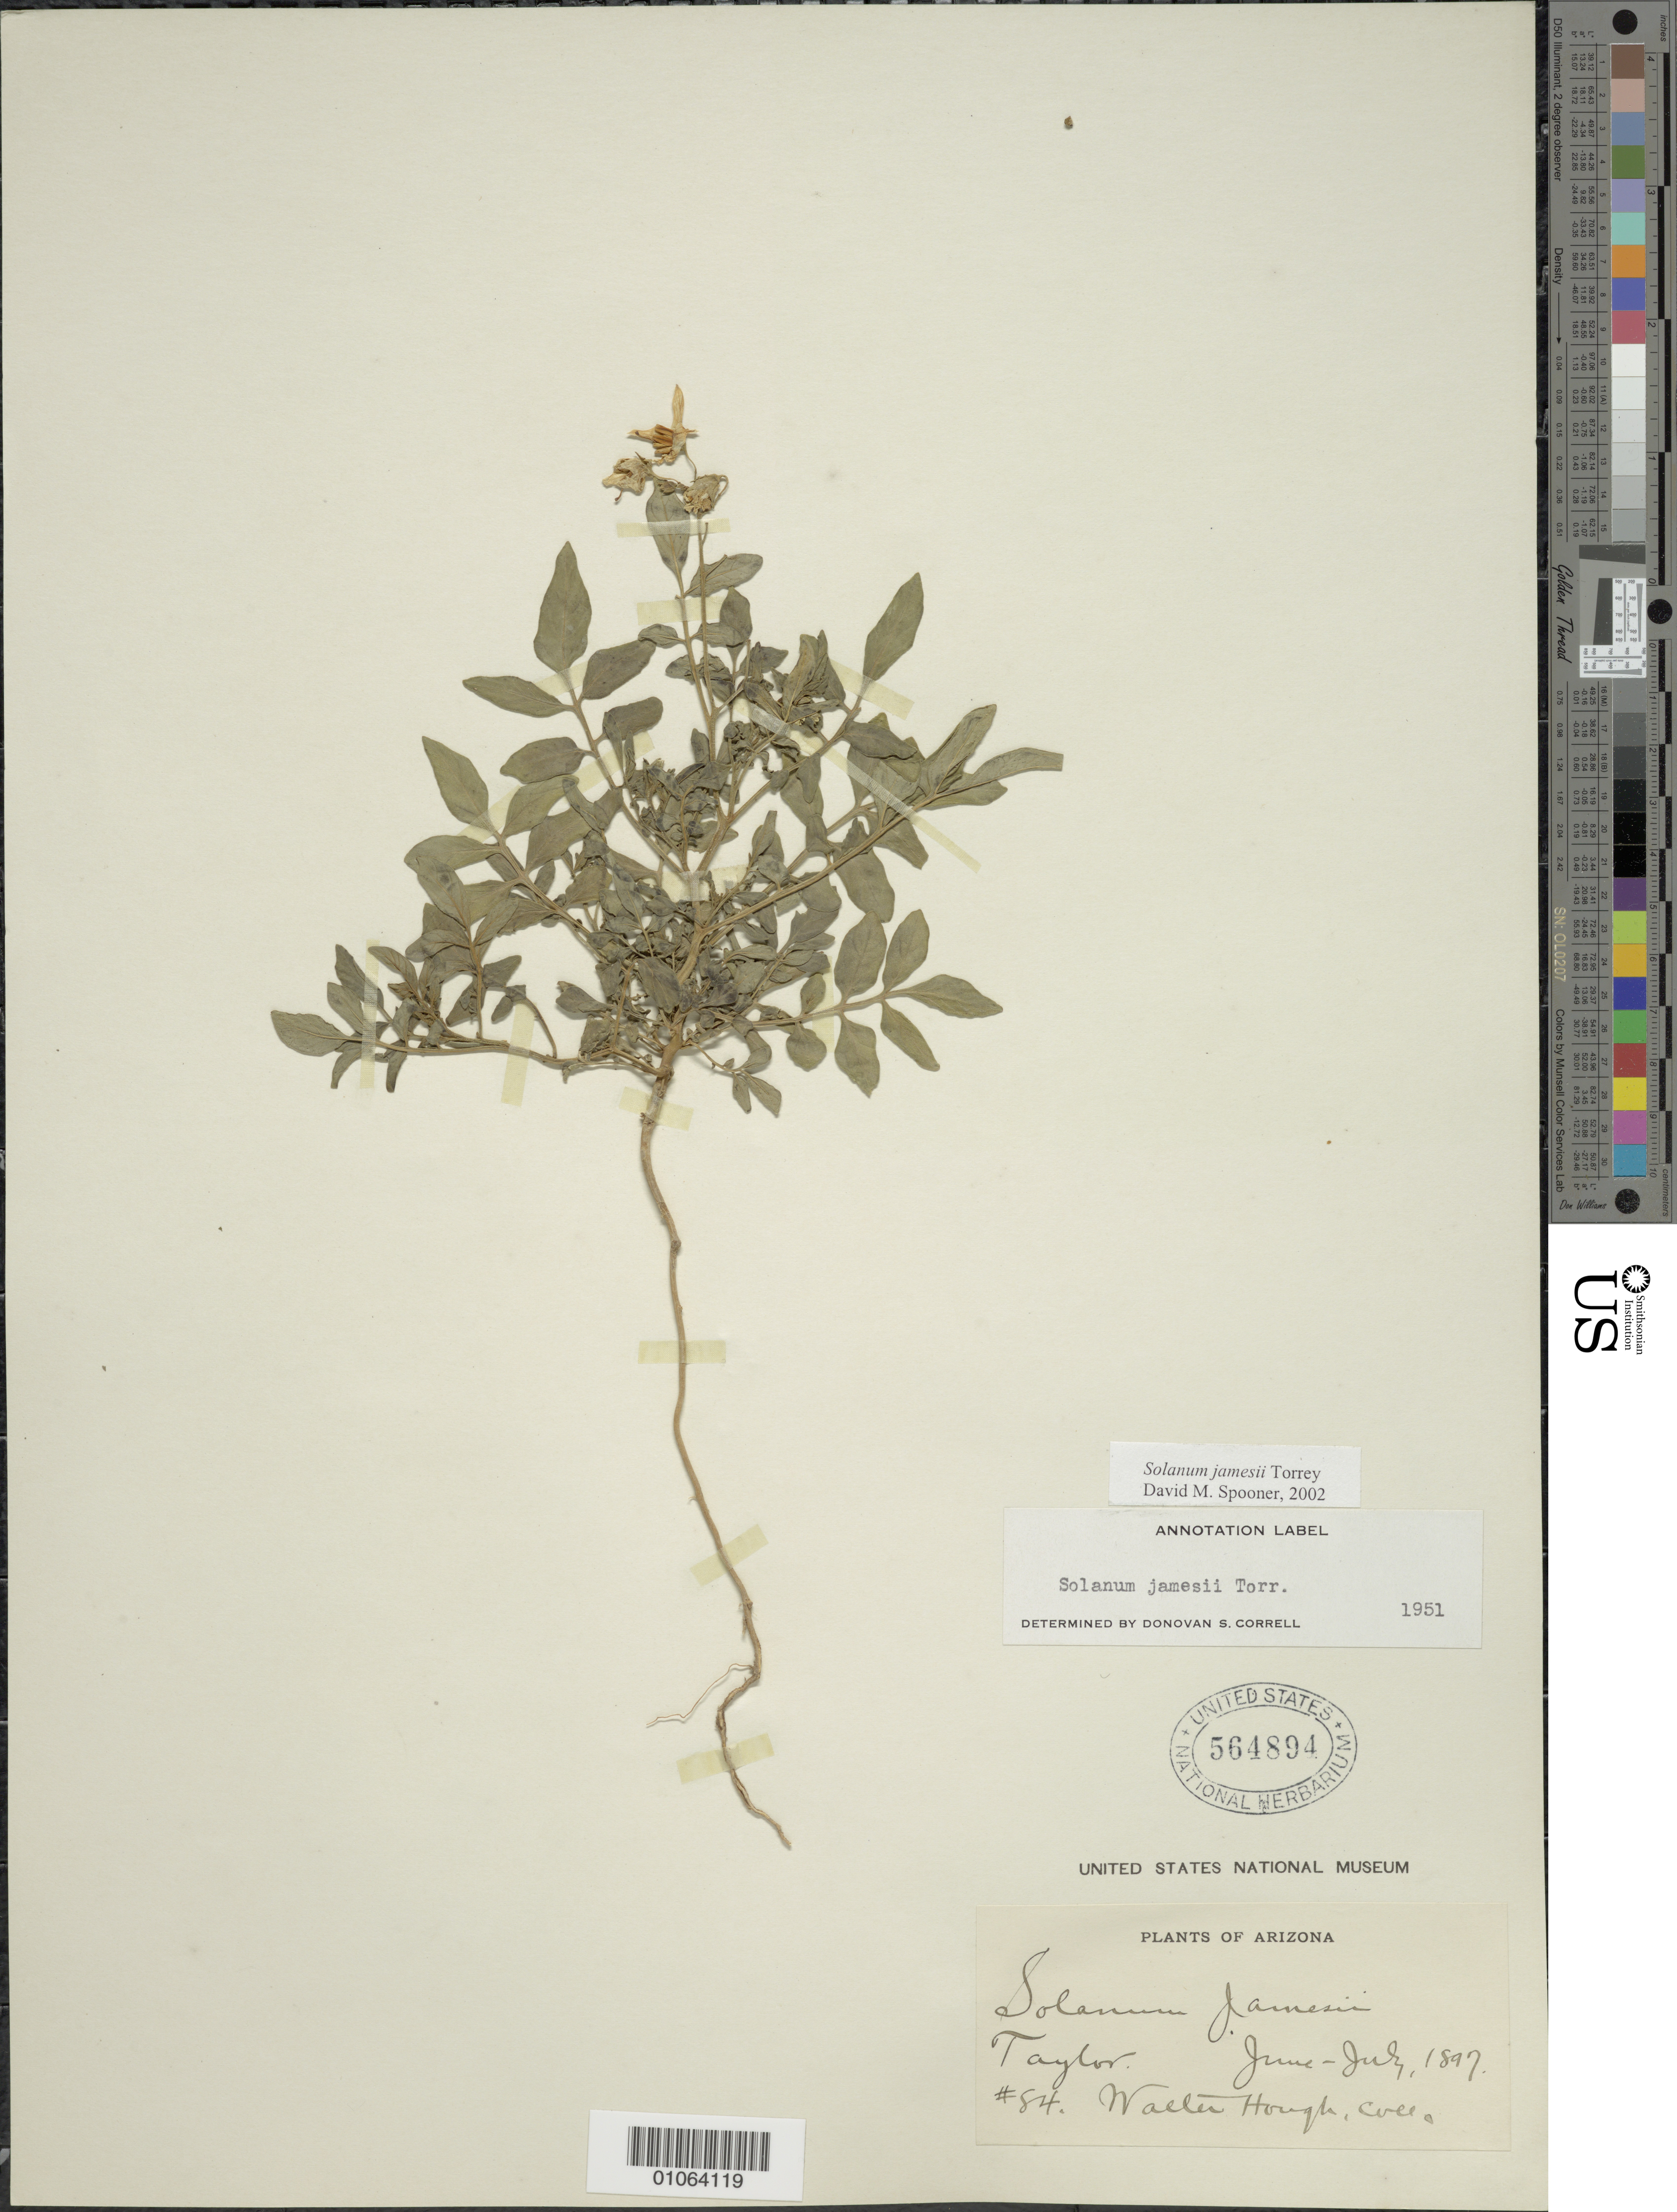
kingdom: Plantae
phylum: Tracheophyta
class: Magnoliopsida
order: Solanales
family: Solanaceae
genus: Solanum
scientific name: Solanum jamesii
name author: Torr.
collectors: W. Hough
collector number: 84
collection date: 1897-06/1897-07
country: United States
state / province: Arizona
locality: Taylor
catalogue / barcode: US 564894